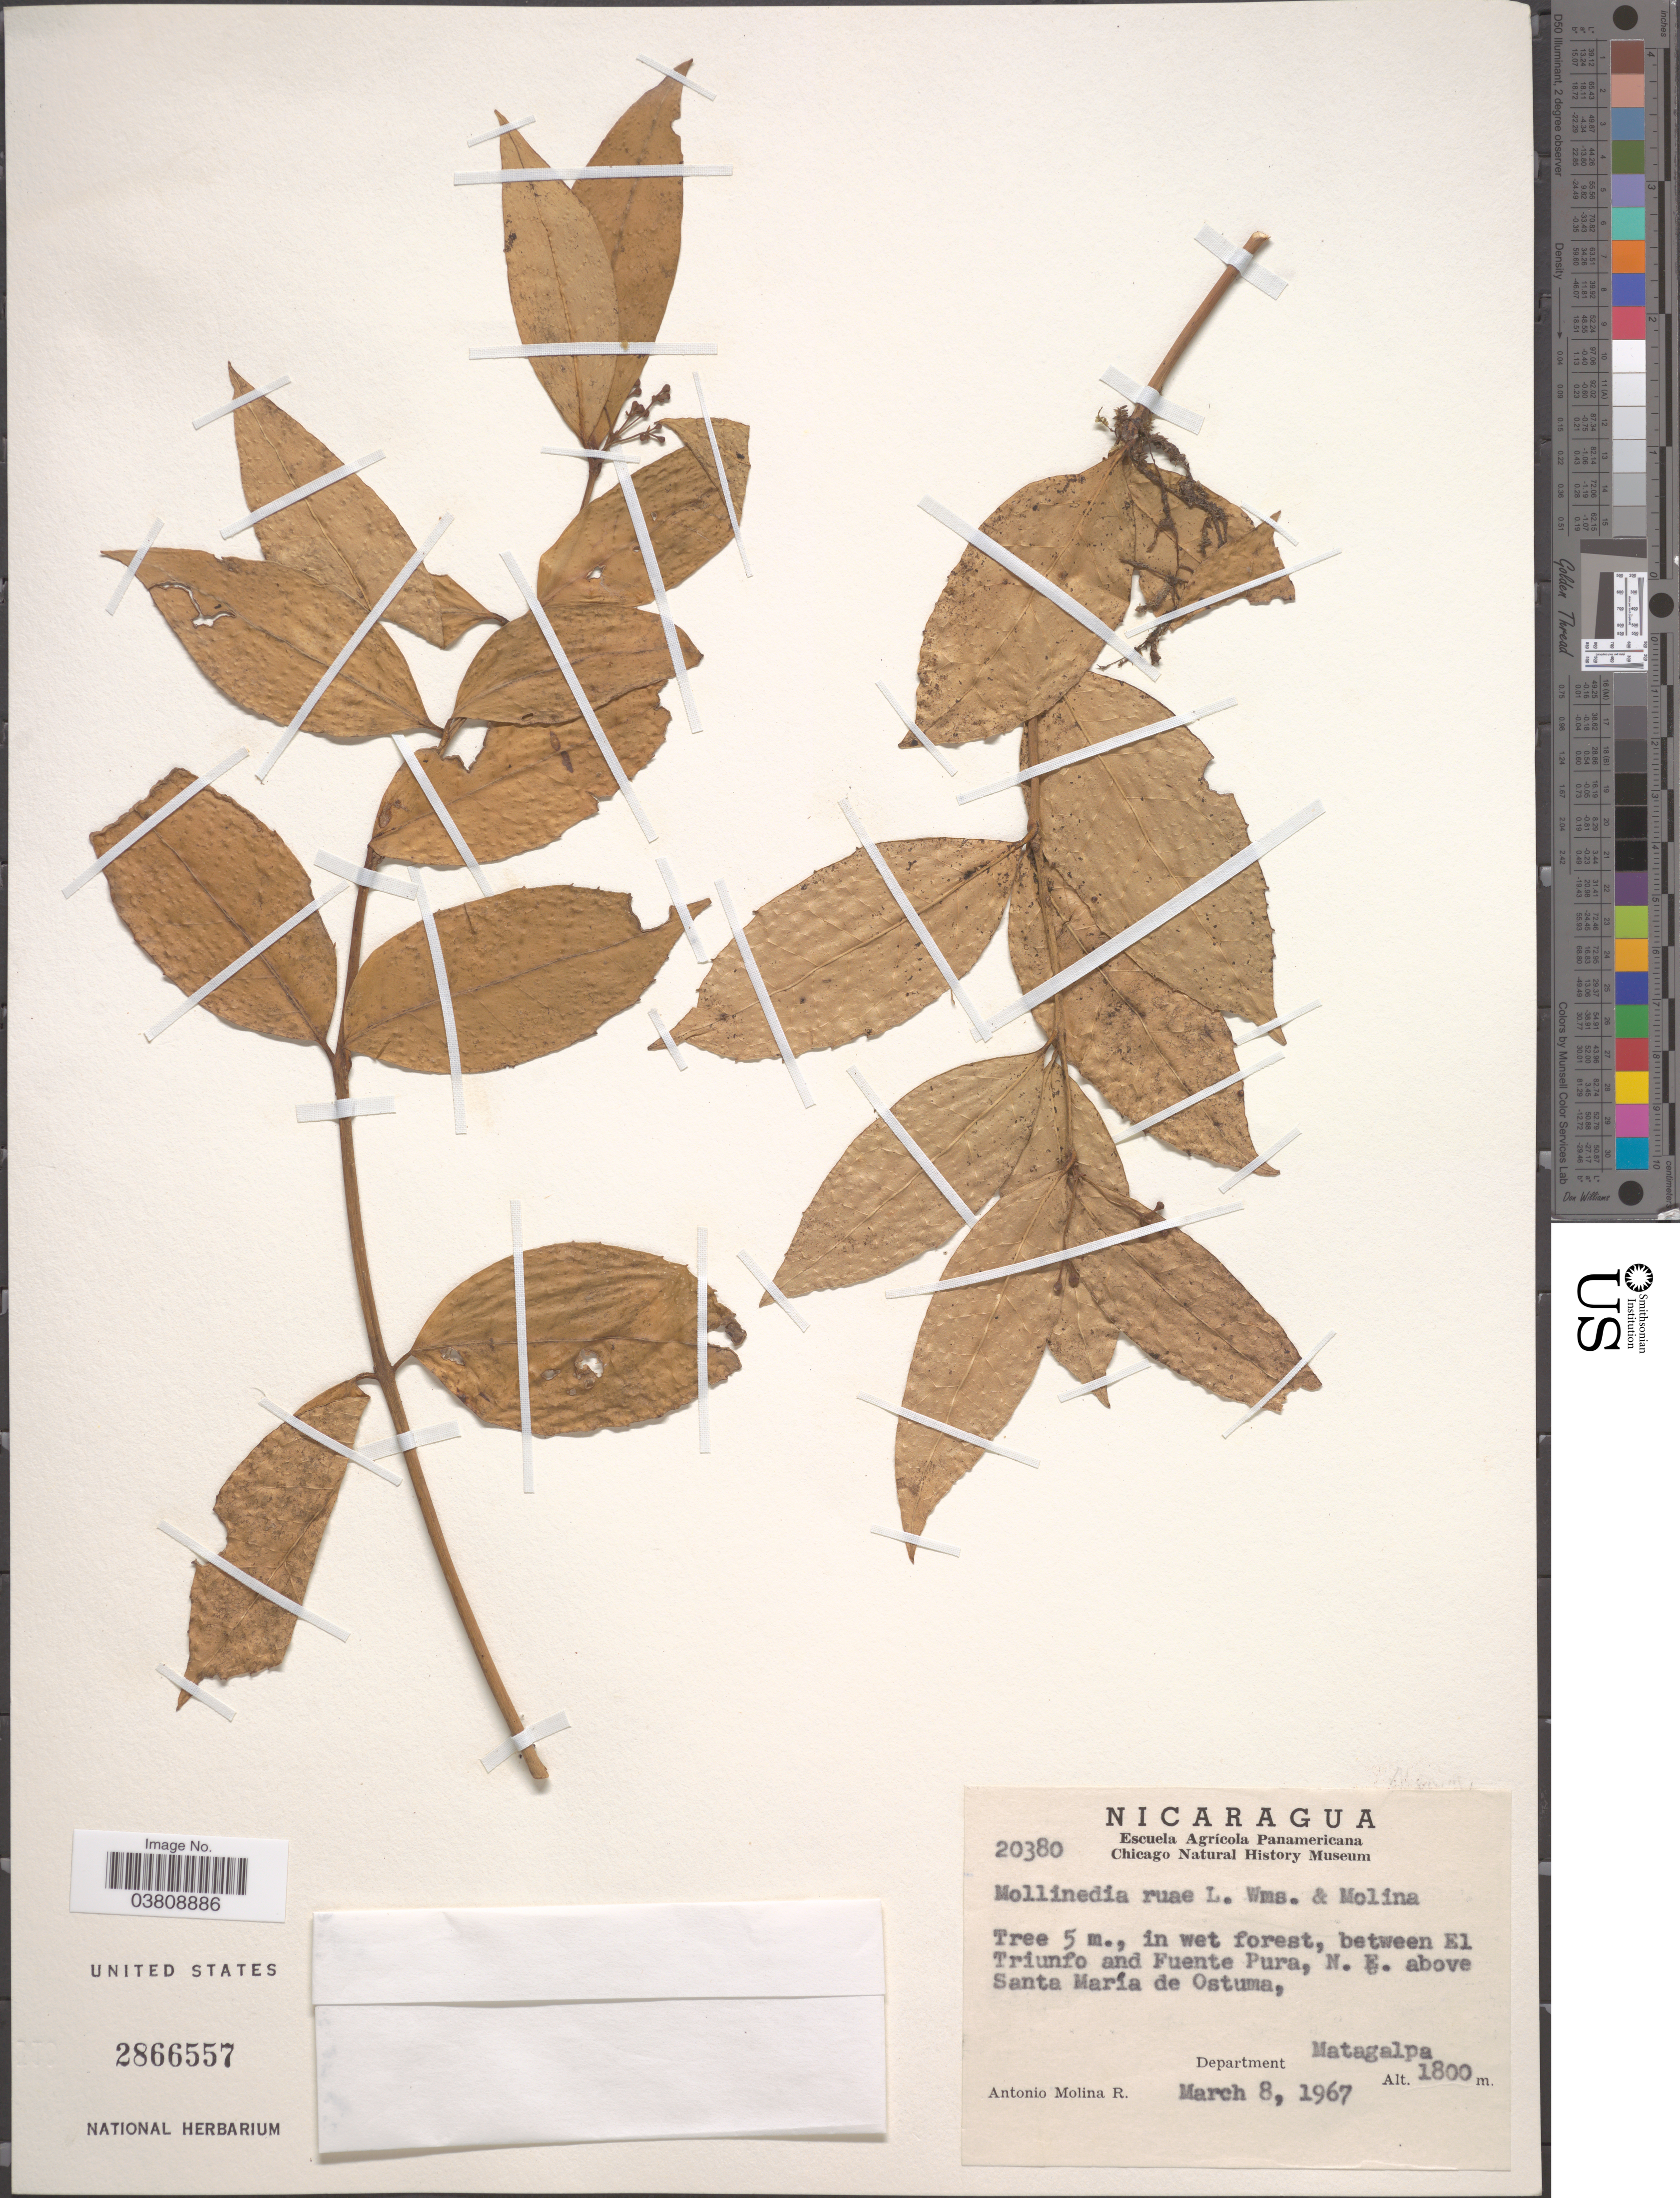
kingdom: Plantae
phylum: Tracheophyta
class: Magnoliopsida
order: Laurales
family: Monimiaceae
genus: Mollinedia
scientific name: Mollinedia ruae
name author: L.O. Williams & Ant. Molina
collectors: A. Molina R.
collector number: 20380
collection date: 1967-03-08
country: Nicaragua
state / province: Matagalpa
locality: In wet forest, between El Triunfo and Fuente Pura, N. E. above Santa María de Ostuma, Department Matagalpa.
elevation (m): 1800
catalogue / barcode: US 2866557